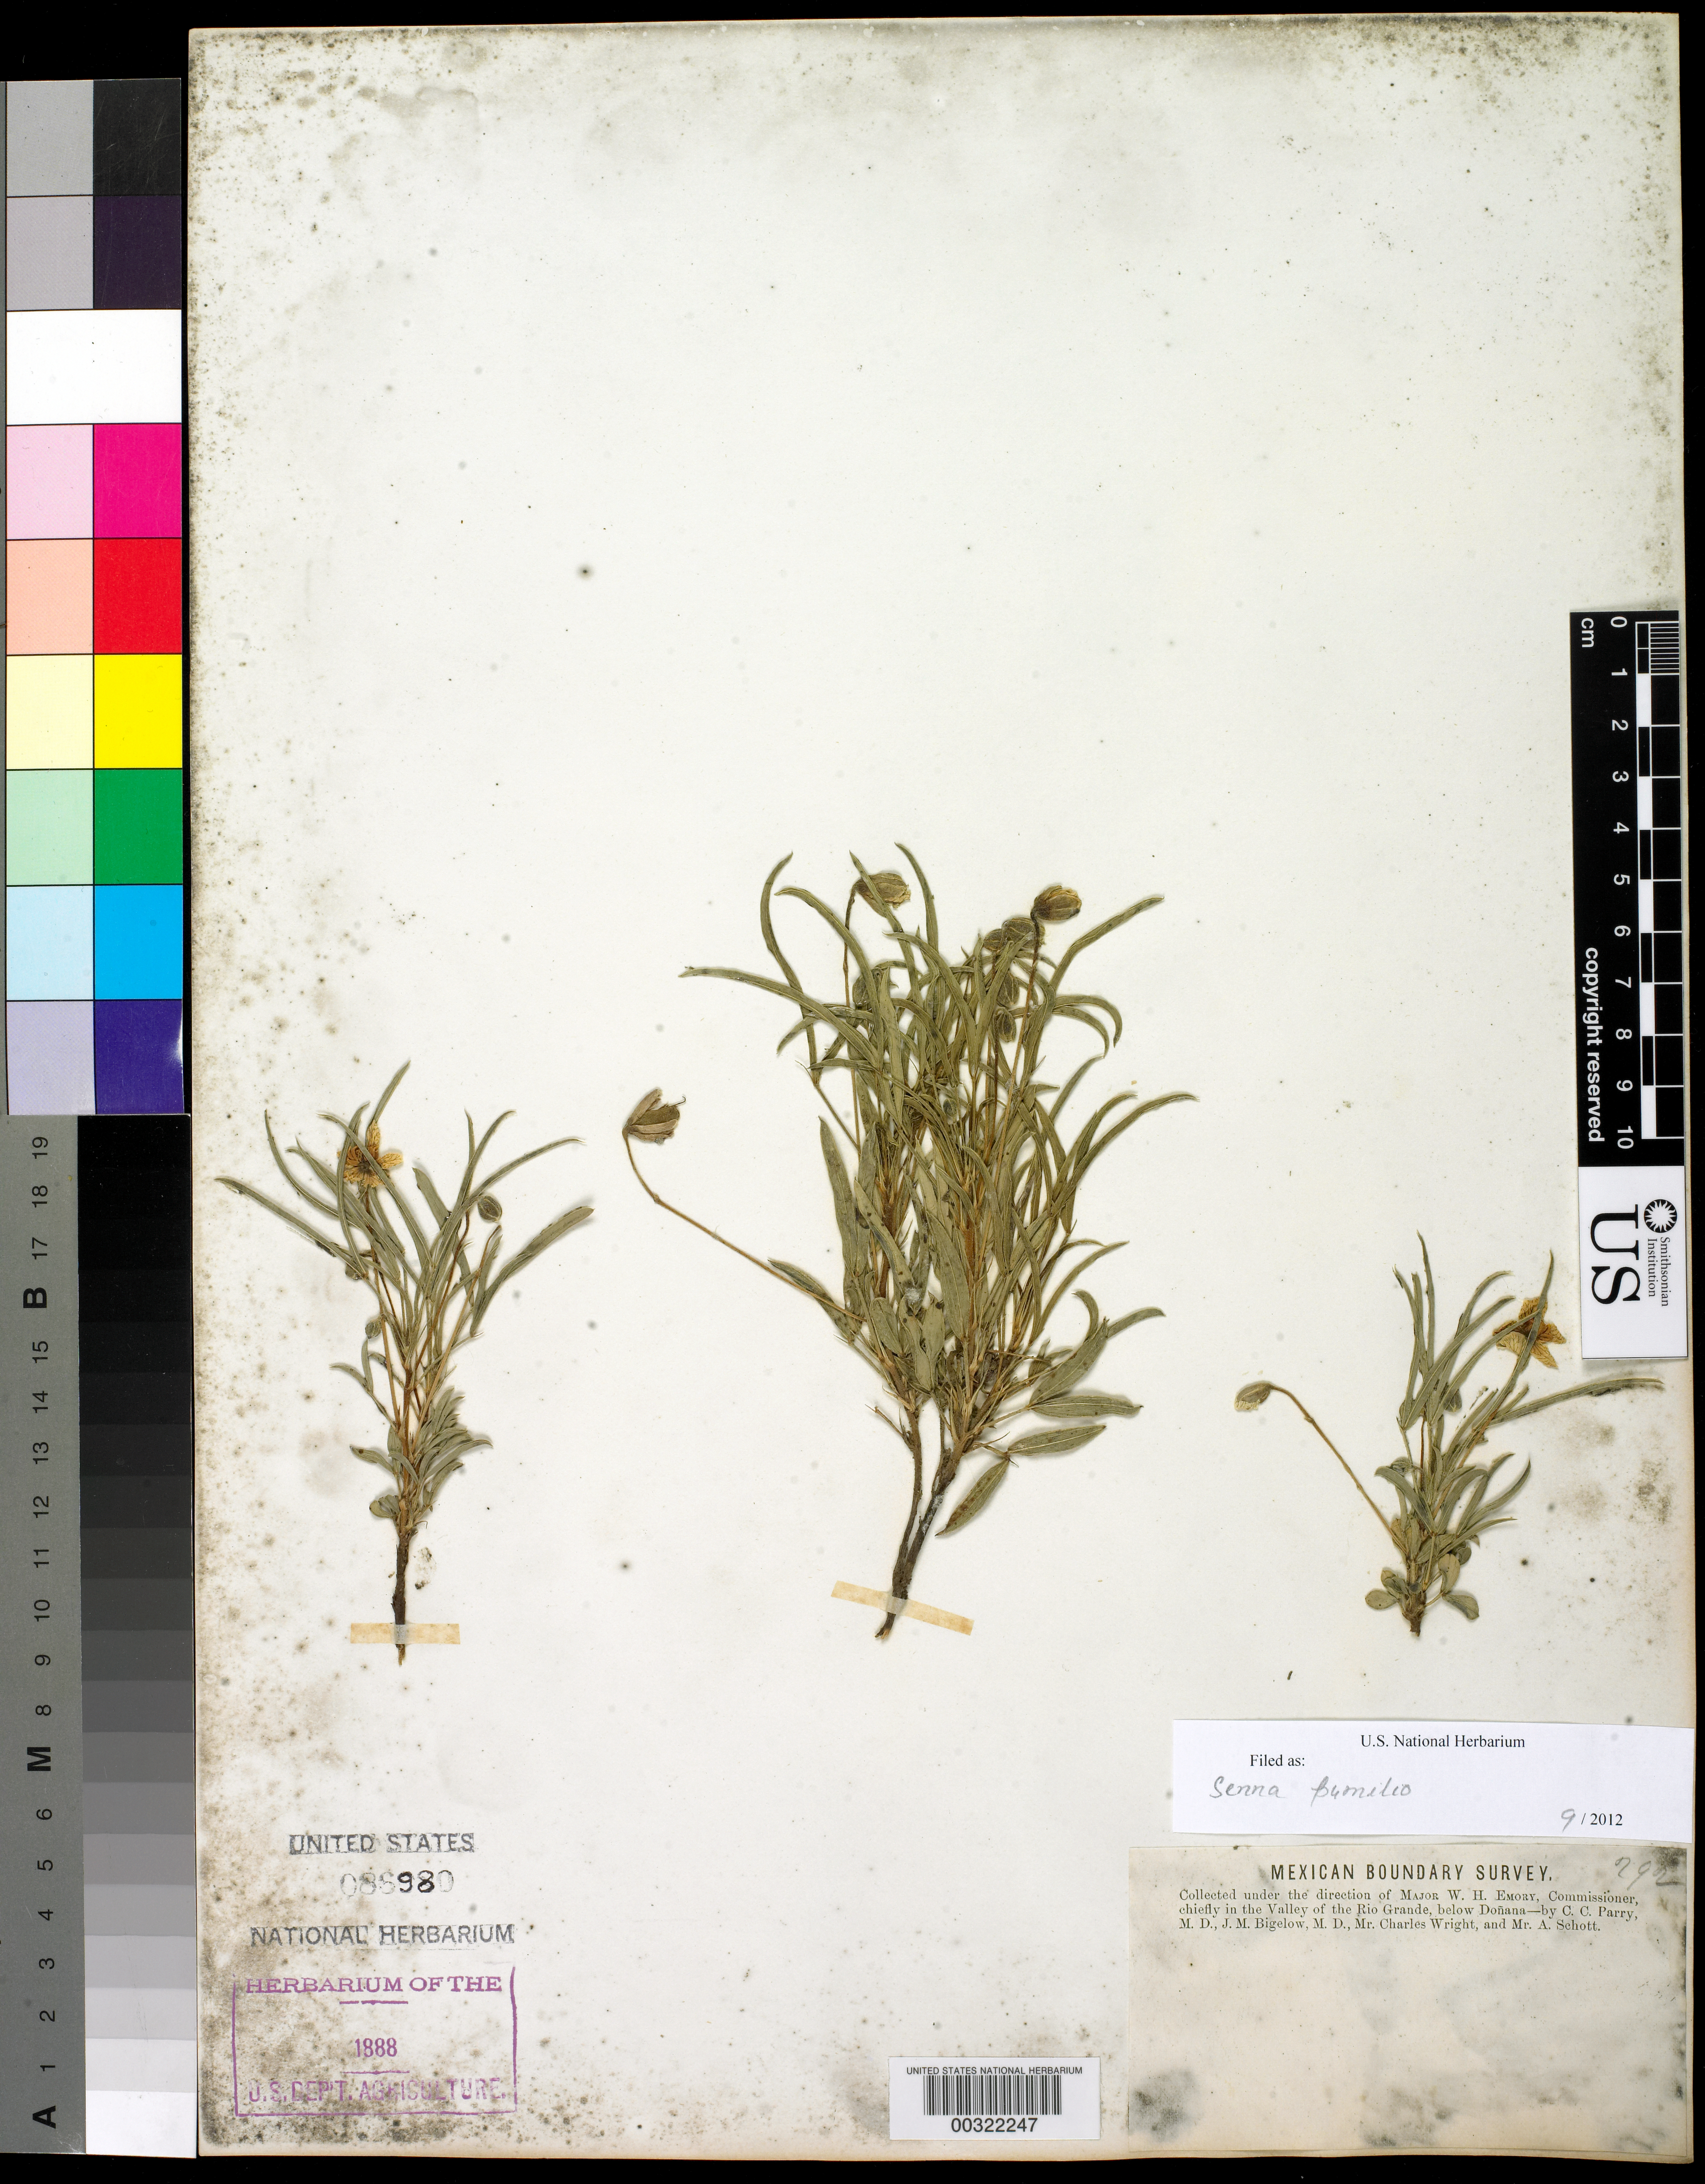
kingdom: Plantae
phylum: Tracheophyta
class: Magnoliopsida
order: Fabales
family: Fabaceae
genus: Senna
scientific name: Senna pumilio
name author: (A. Gray) H.S. Irwin & Barneby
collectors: C. C. Parry, J. M. Bigelow, C. Wright & A. L. Schott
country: Mexico / United States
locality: Valley of the Rio Grande, below Donana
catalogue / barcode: US 86980